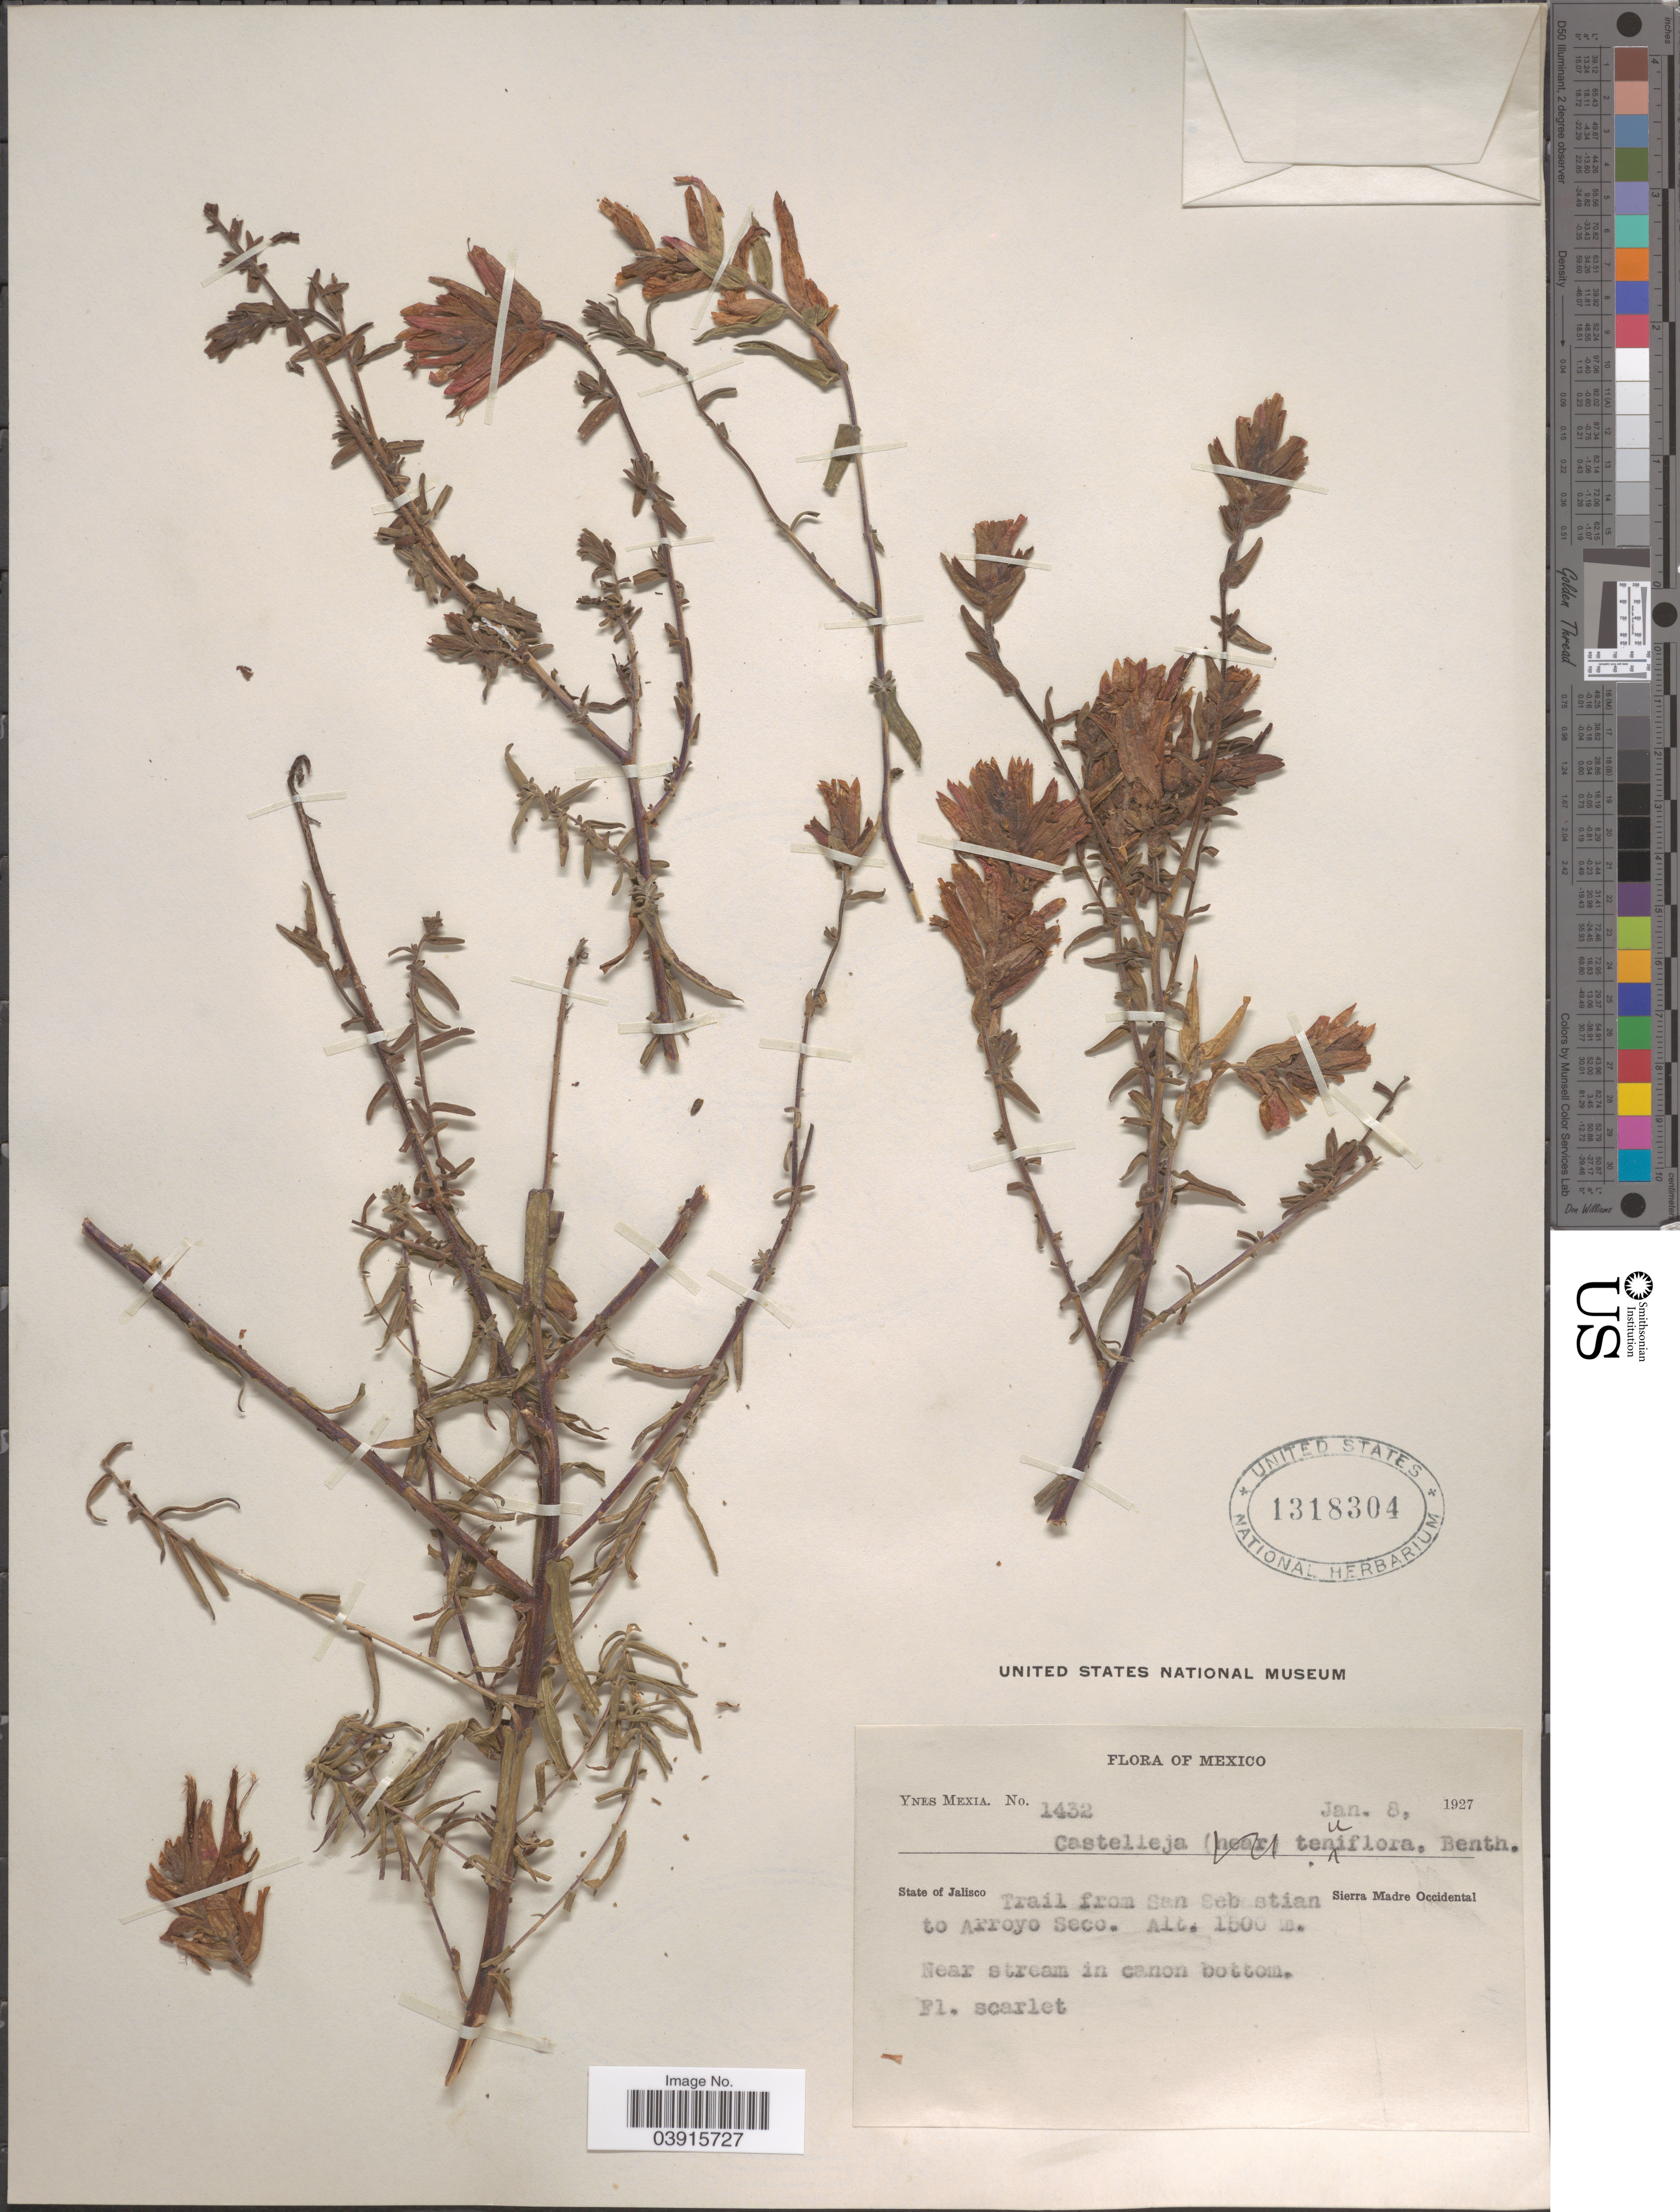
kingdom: Plantae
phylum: Tracheophyta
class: Magnoliopsida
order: Lamiales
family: Orobanchaceae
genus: Castilleja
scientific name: Castilleja tenuiflora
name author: Benth.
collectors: Y. Mexia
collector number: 1432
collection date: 1927-01-08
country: Mexico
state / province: Jalisco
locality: Trail from San Sebastian, to Arroyo Seco. Sierra Madre Occidental.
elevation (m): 1500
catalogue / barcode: US 1318304